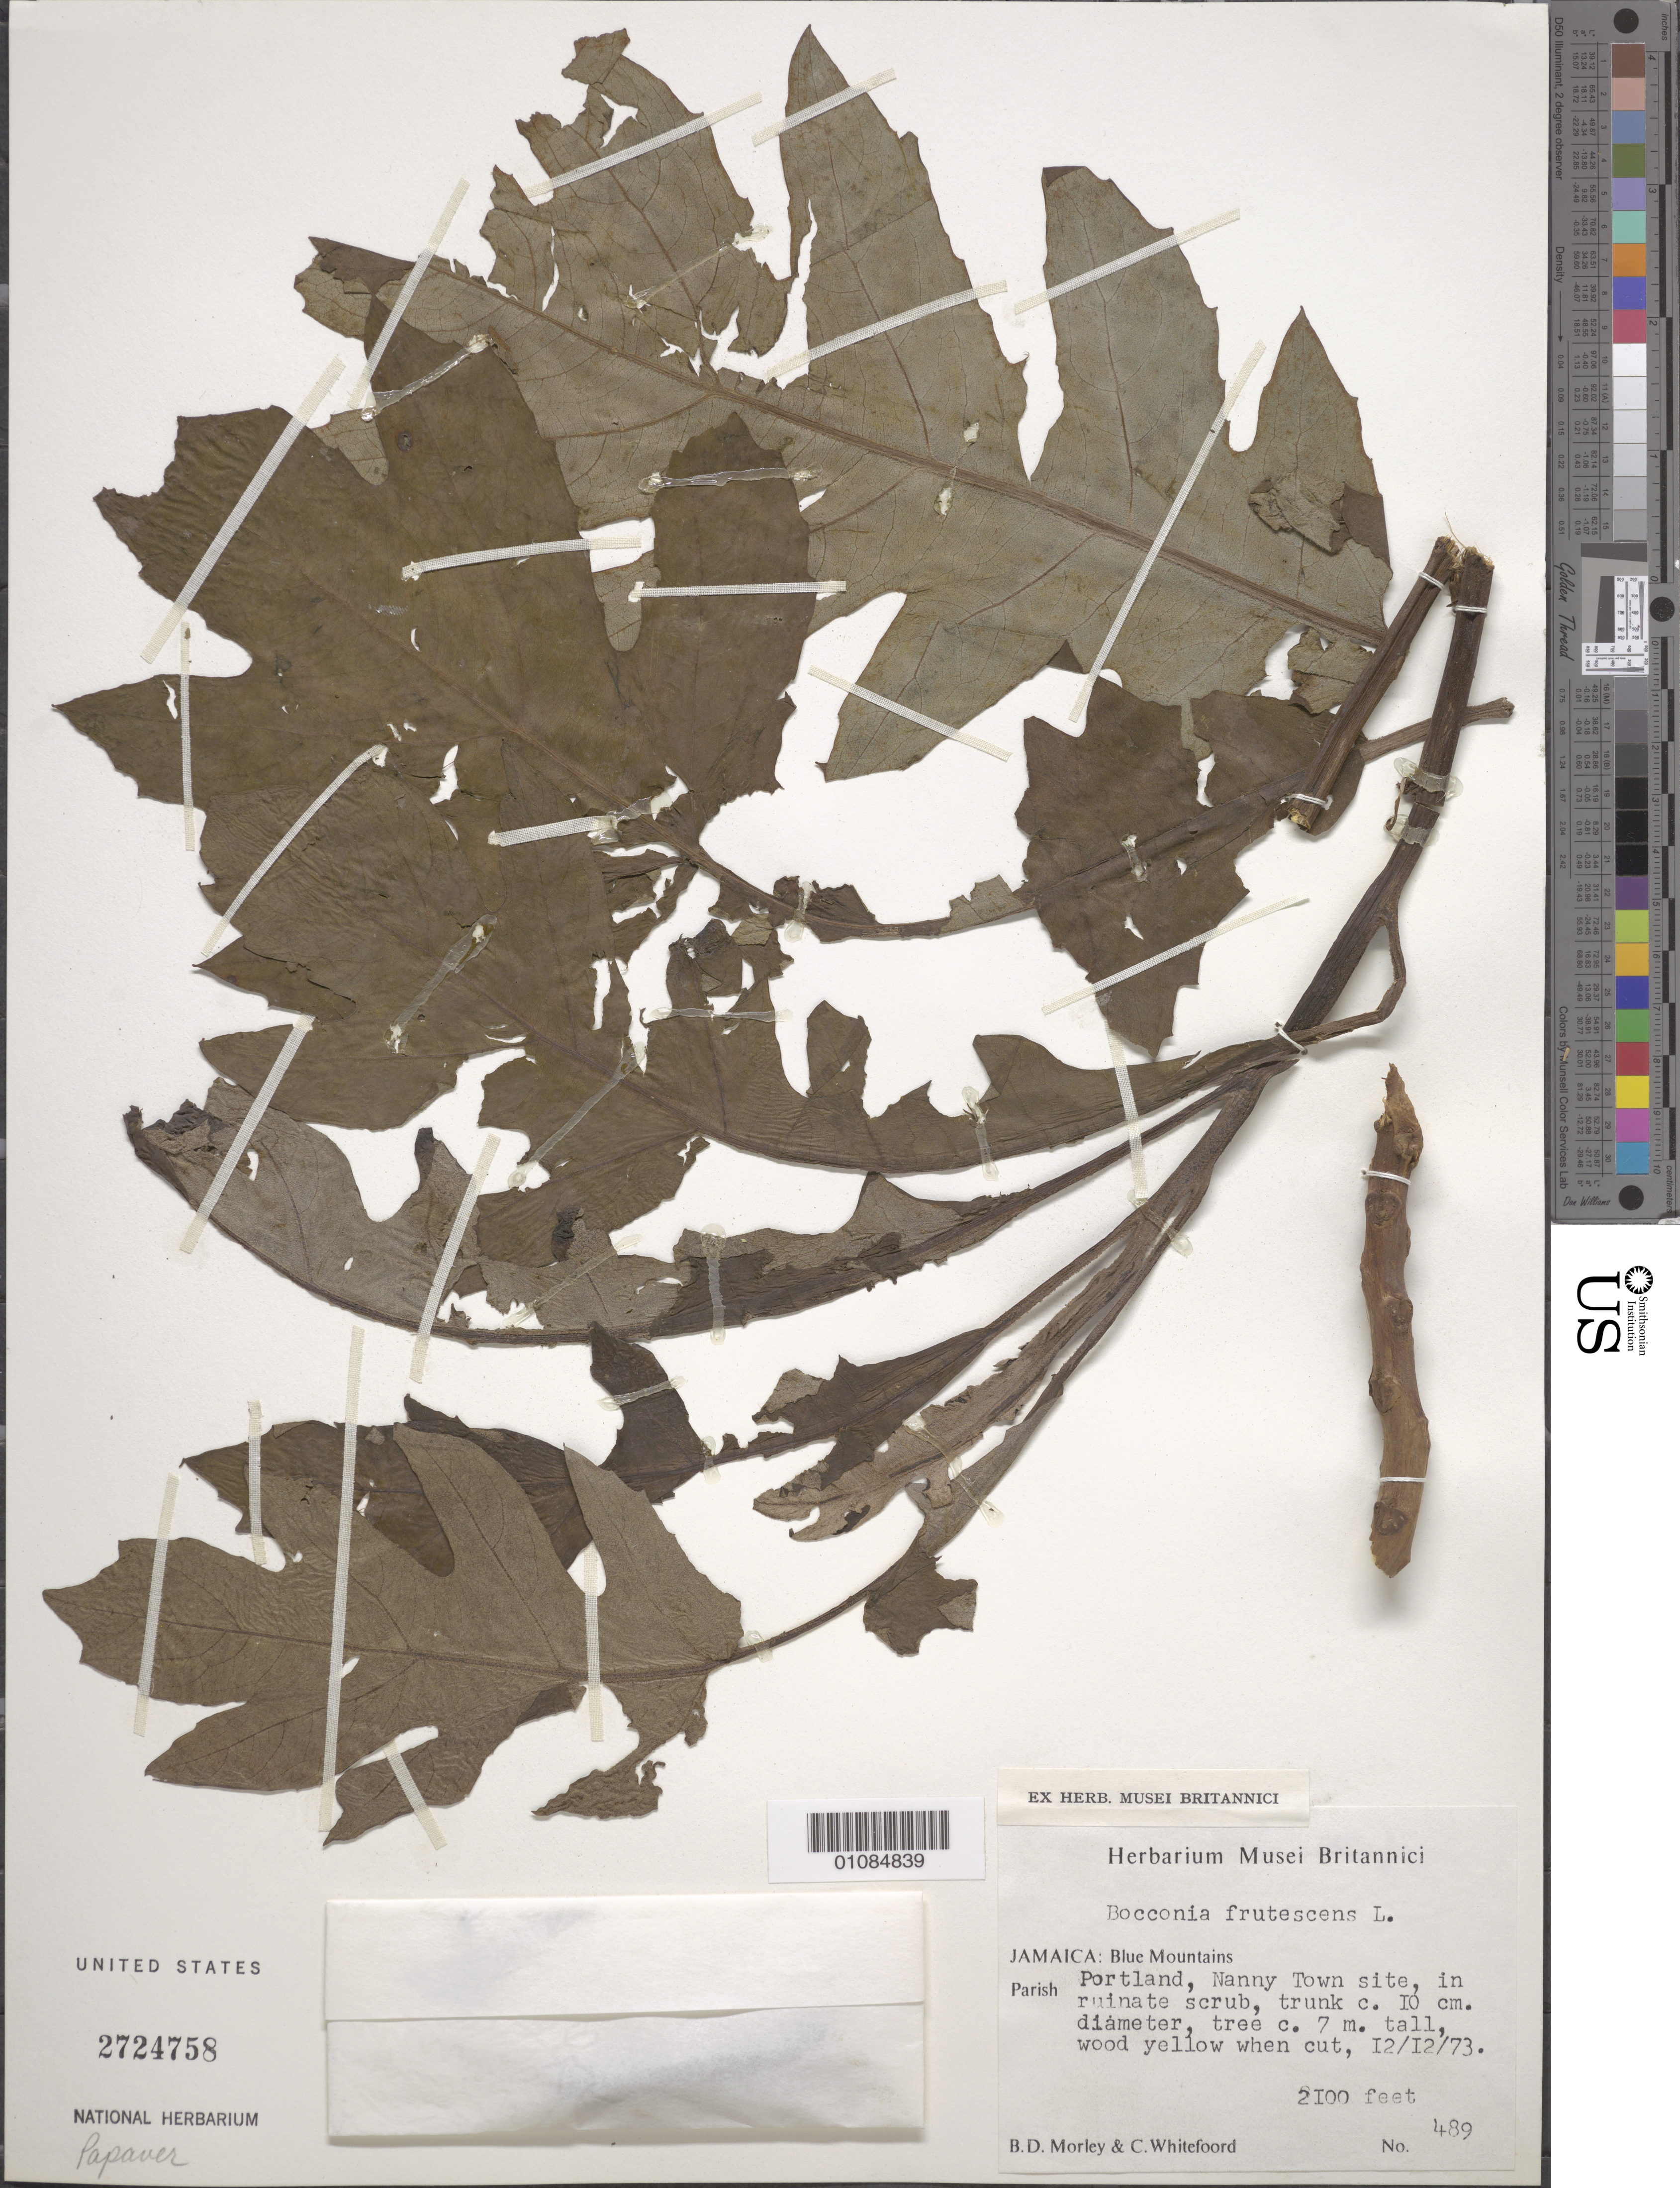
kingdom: Plantae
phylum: Tracheophyta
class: Magnoliopsida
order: Ranunculales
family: Papaveraceae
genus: Bocconia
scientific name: Bocconia frutescens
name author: L.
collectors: B. D. Morley & C. Whitefoord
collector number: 489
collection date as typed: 12 Dec 1973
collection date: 1973-12-12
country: Jamaica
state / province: Portland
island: Jamaica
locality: Jamaica: Blue Mountains. Portland, Nanny Town site.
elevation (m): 640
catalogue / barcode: US 2724758